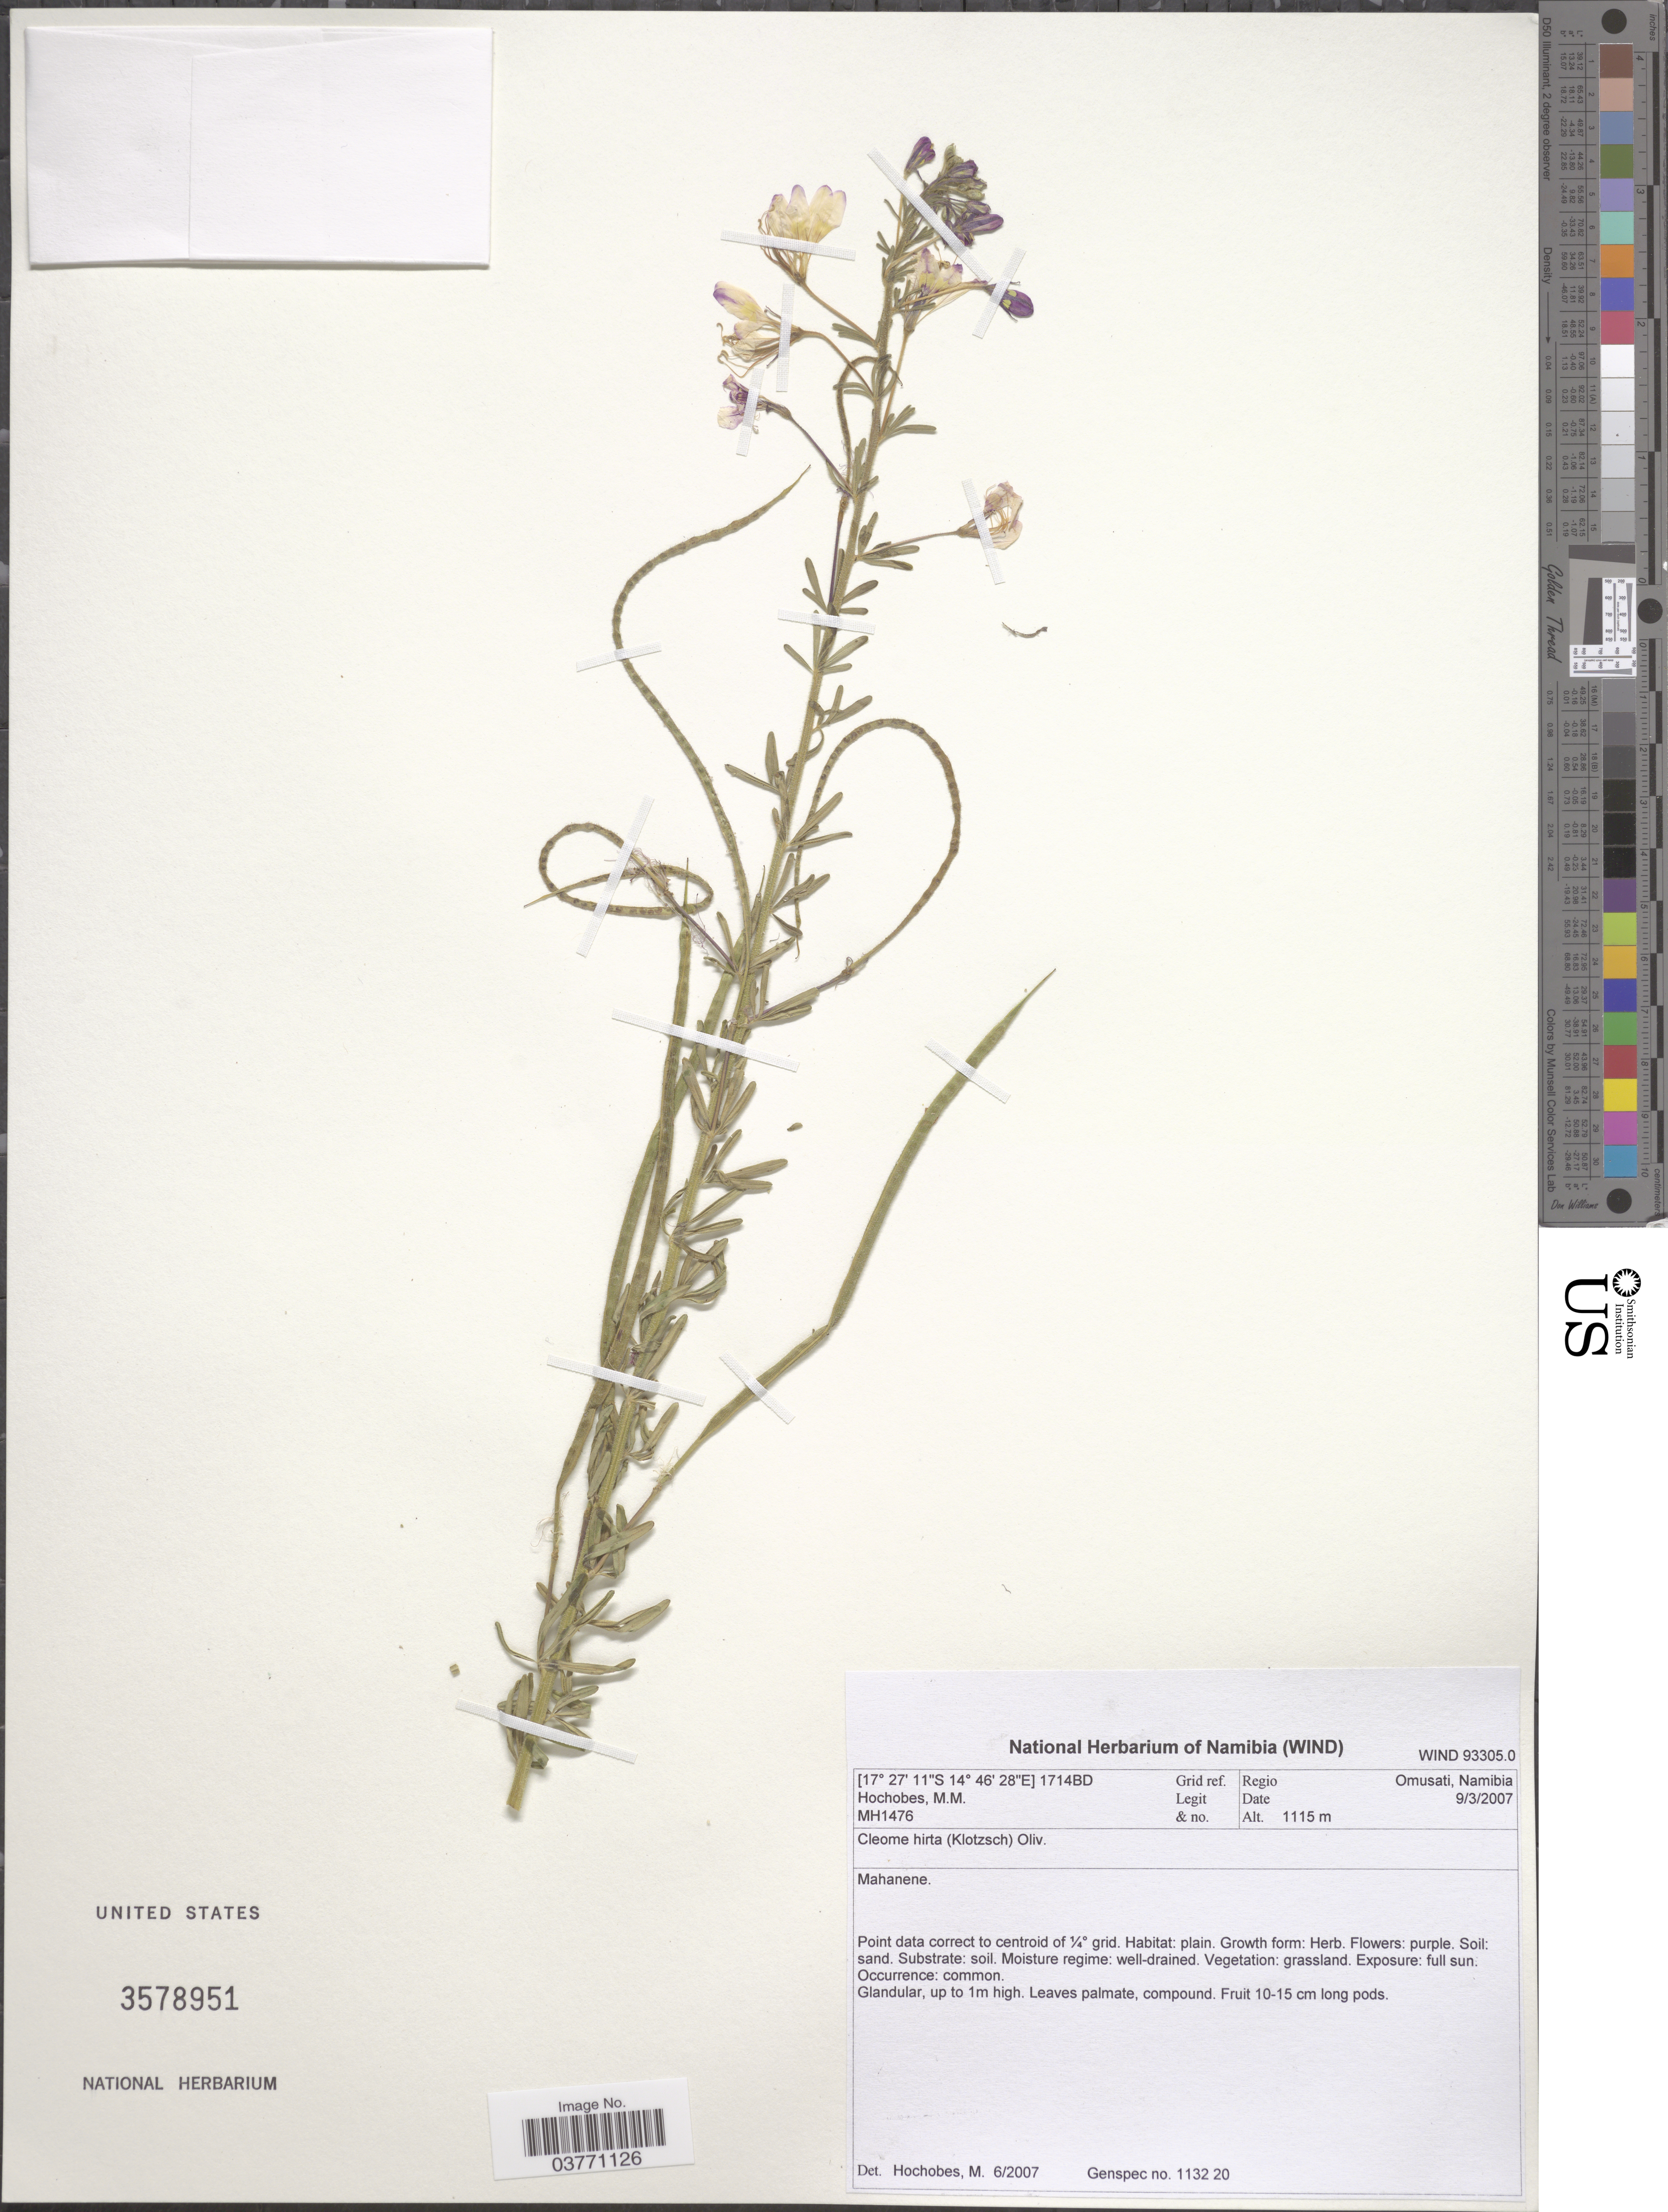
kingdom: Plantae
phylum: Tracheophyta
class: Magnoliopsida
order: Brassicales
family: Cleomaceae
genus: Sieruela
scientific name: Sieruela hirta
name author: (Klotzsch) Roalson & J.C. Hall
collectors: M. Hochobes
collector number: MH1476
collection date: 2007-03-09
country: Namibia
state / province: Omusati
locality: [1714BD] Grid ref. Mahanene.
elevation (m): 1115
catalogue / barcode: US 3578951